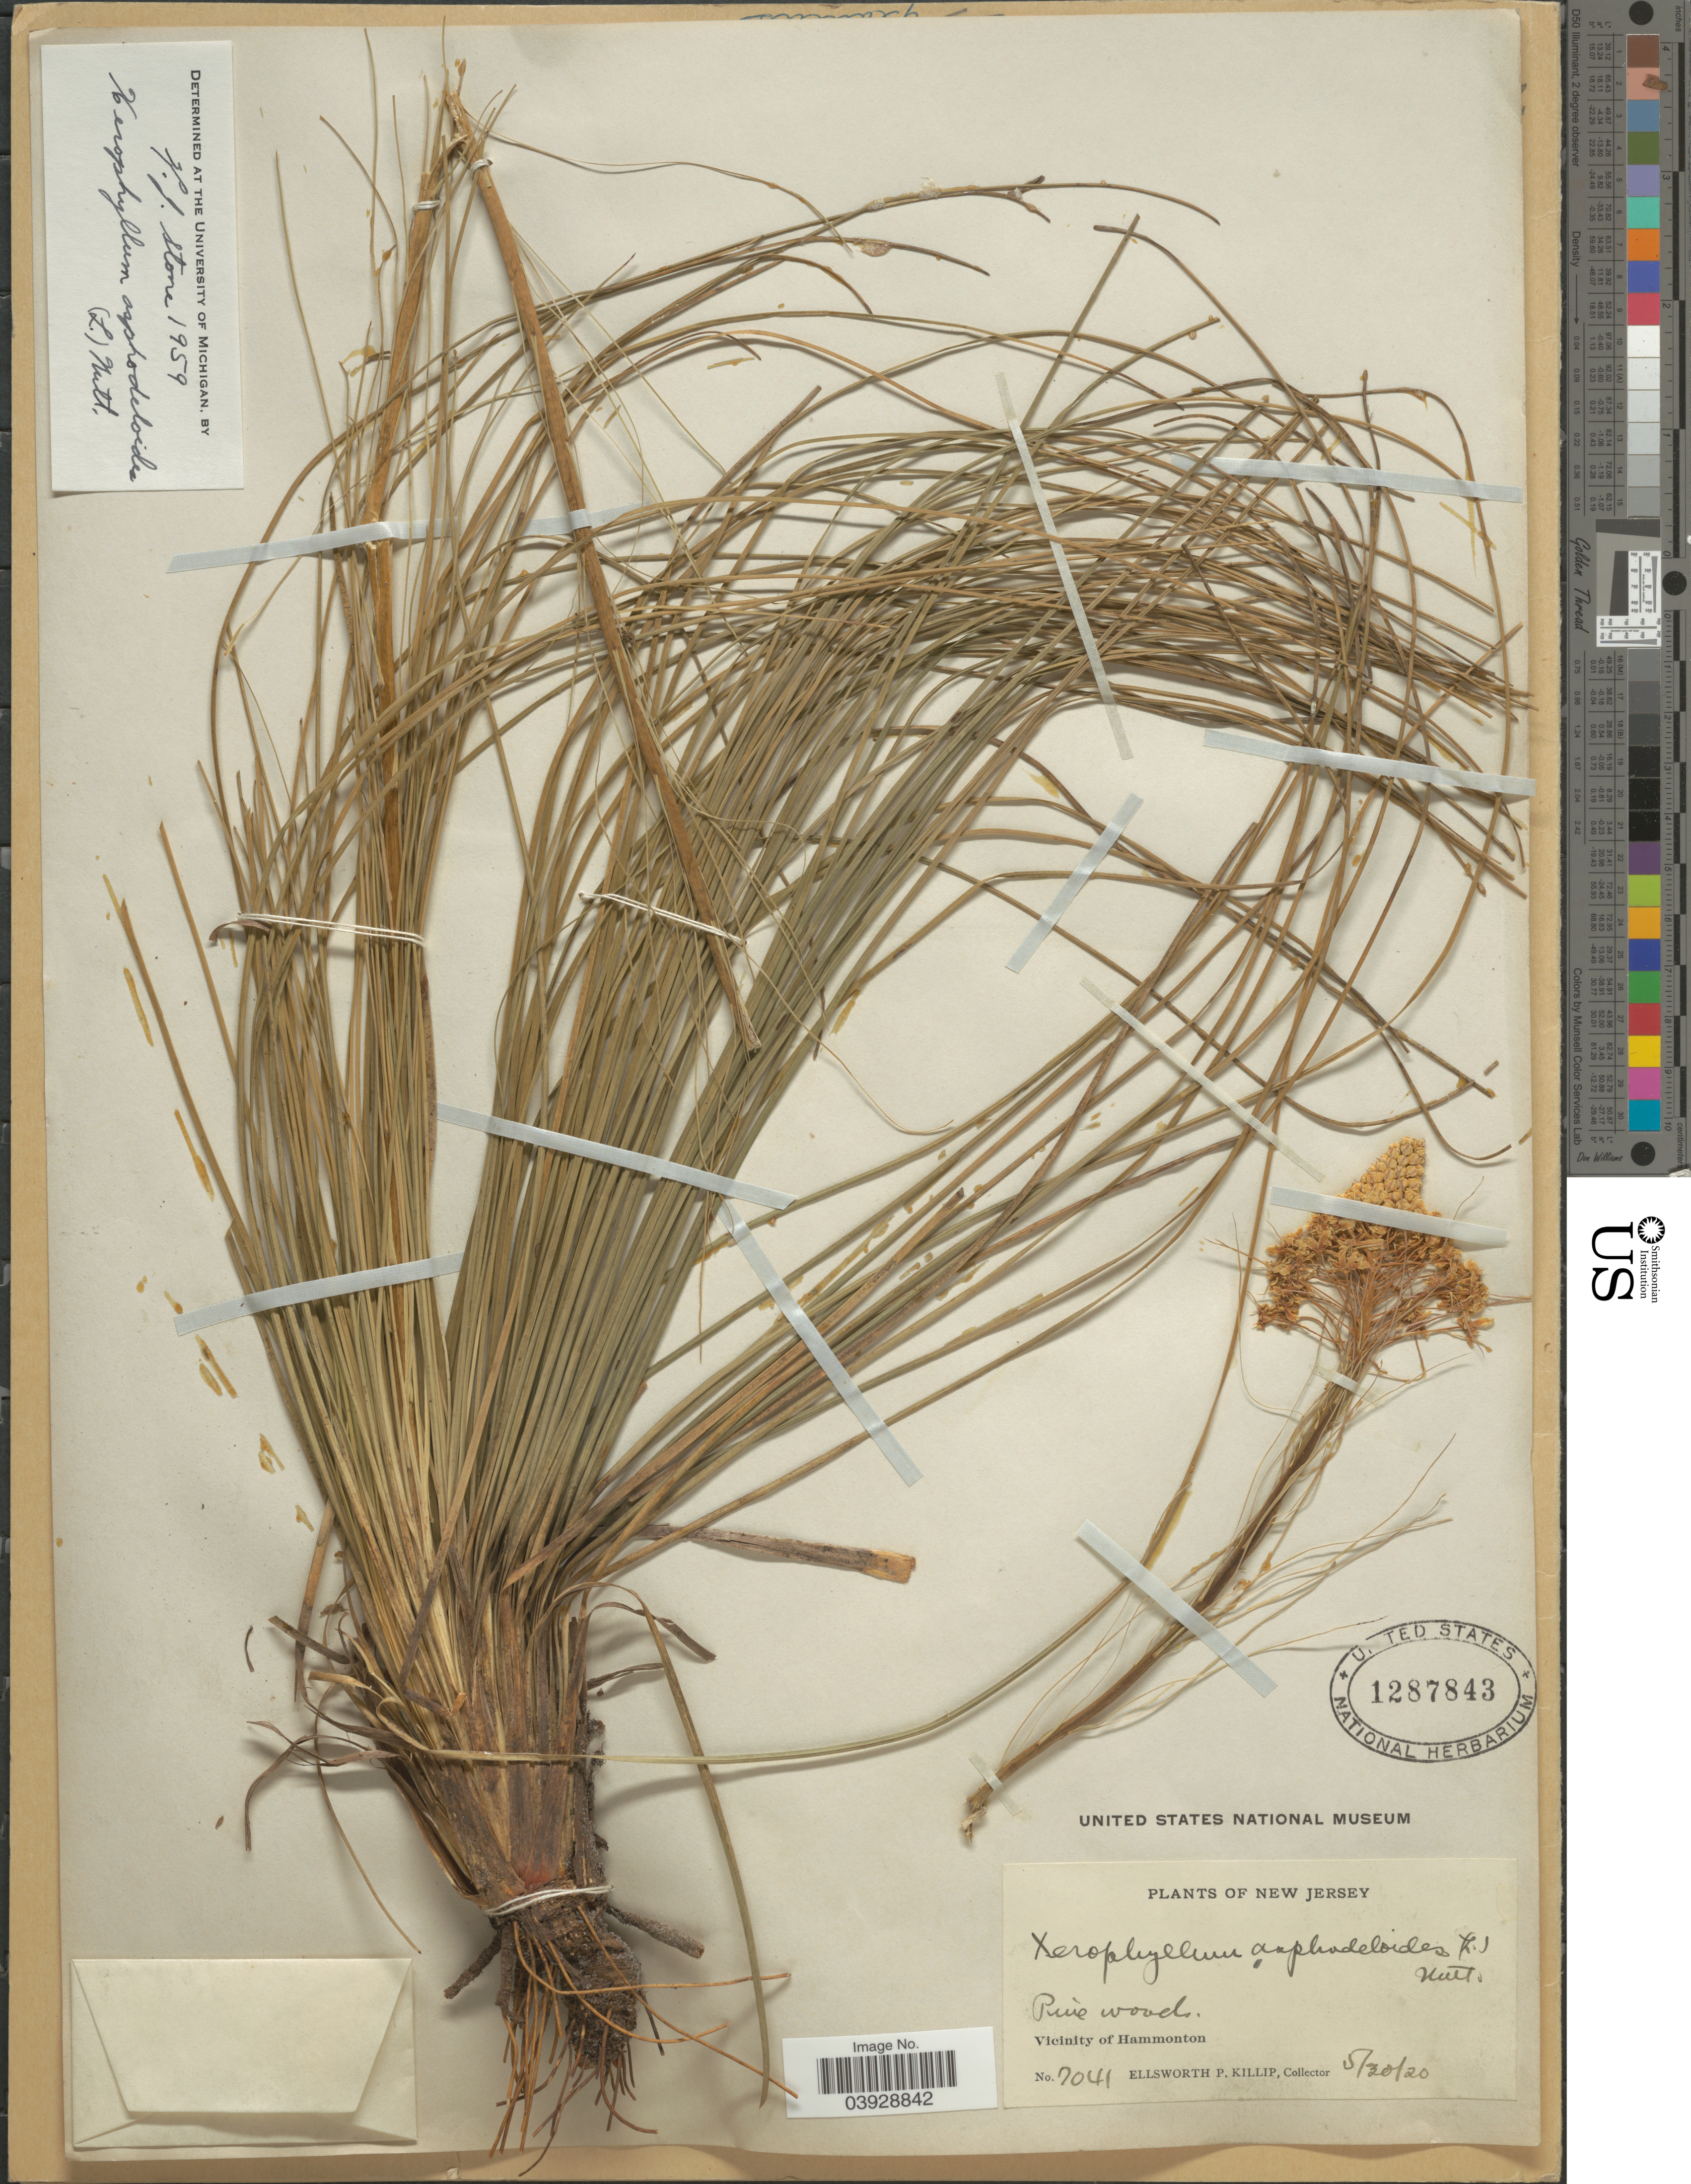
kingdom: Plantae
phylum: Tracheophyta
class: Liliopsida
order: Liliales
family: Melanthiaceae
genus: Xerophyllum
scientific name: Xerophyllum asphodeloides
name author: (L.) Nutt.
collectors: E. P. Killip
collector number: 7041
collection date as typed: Transcribed d/m/y: 30/5/20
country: United States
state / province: New Jersey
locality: Vicinity of Hammonton.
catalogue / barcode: US 1287843